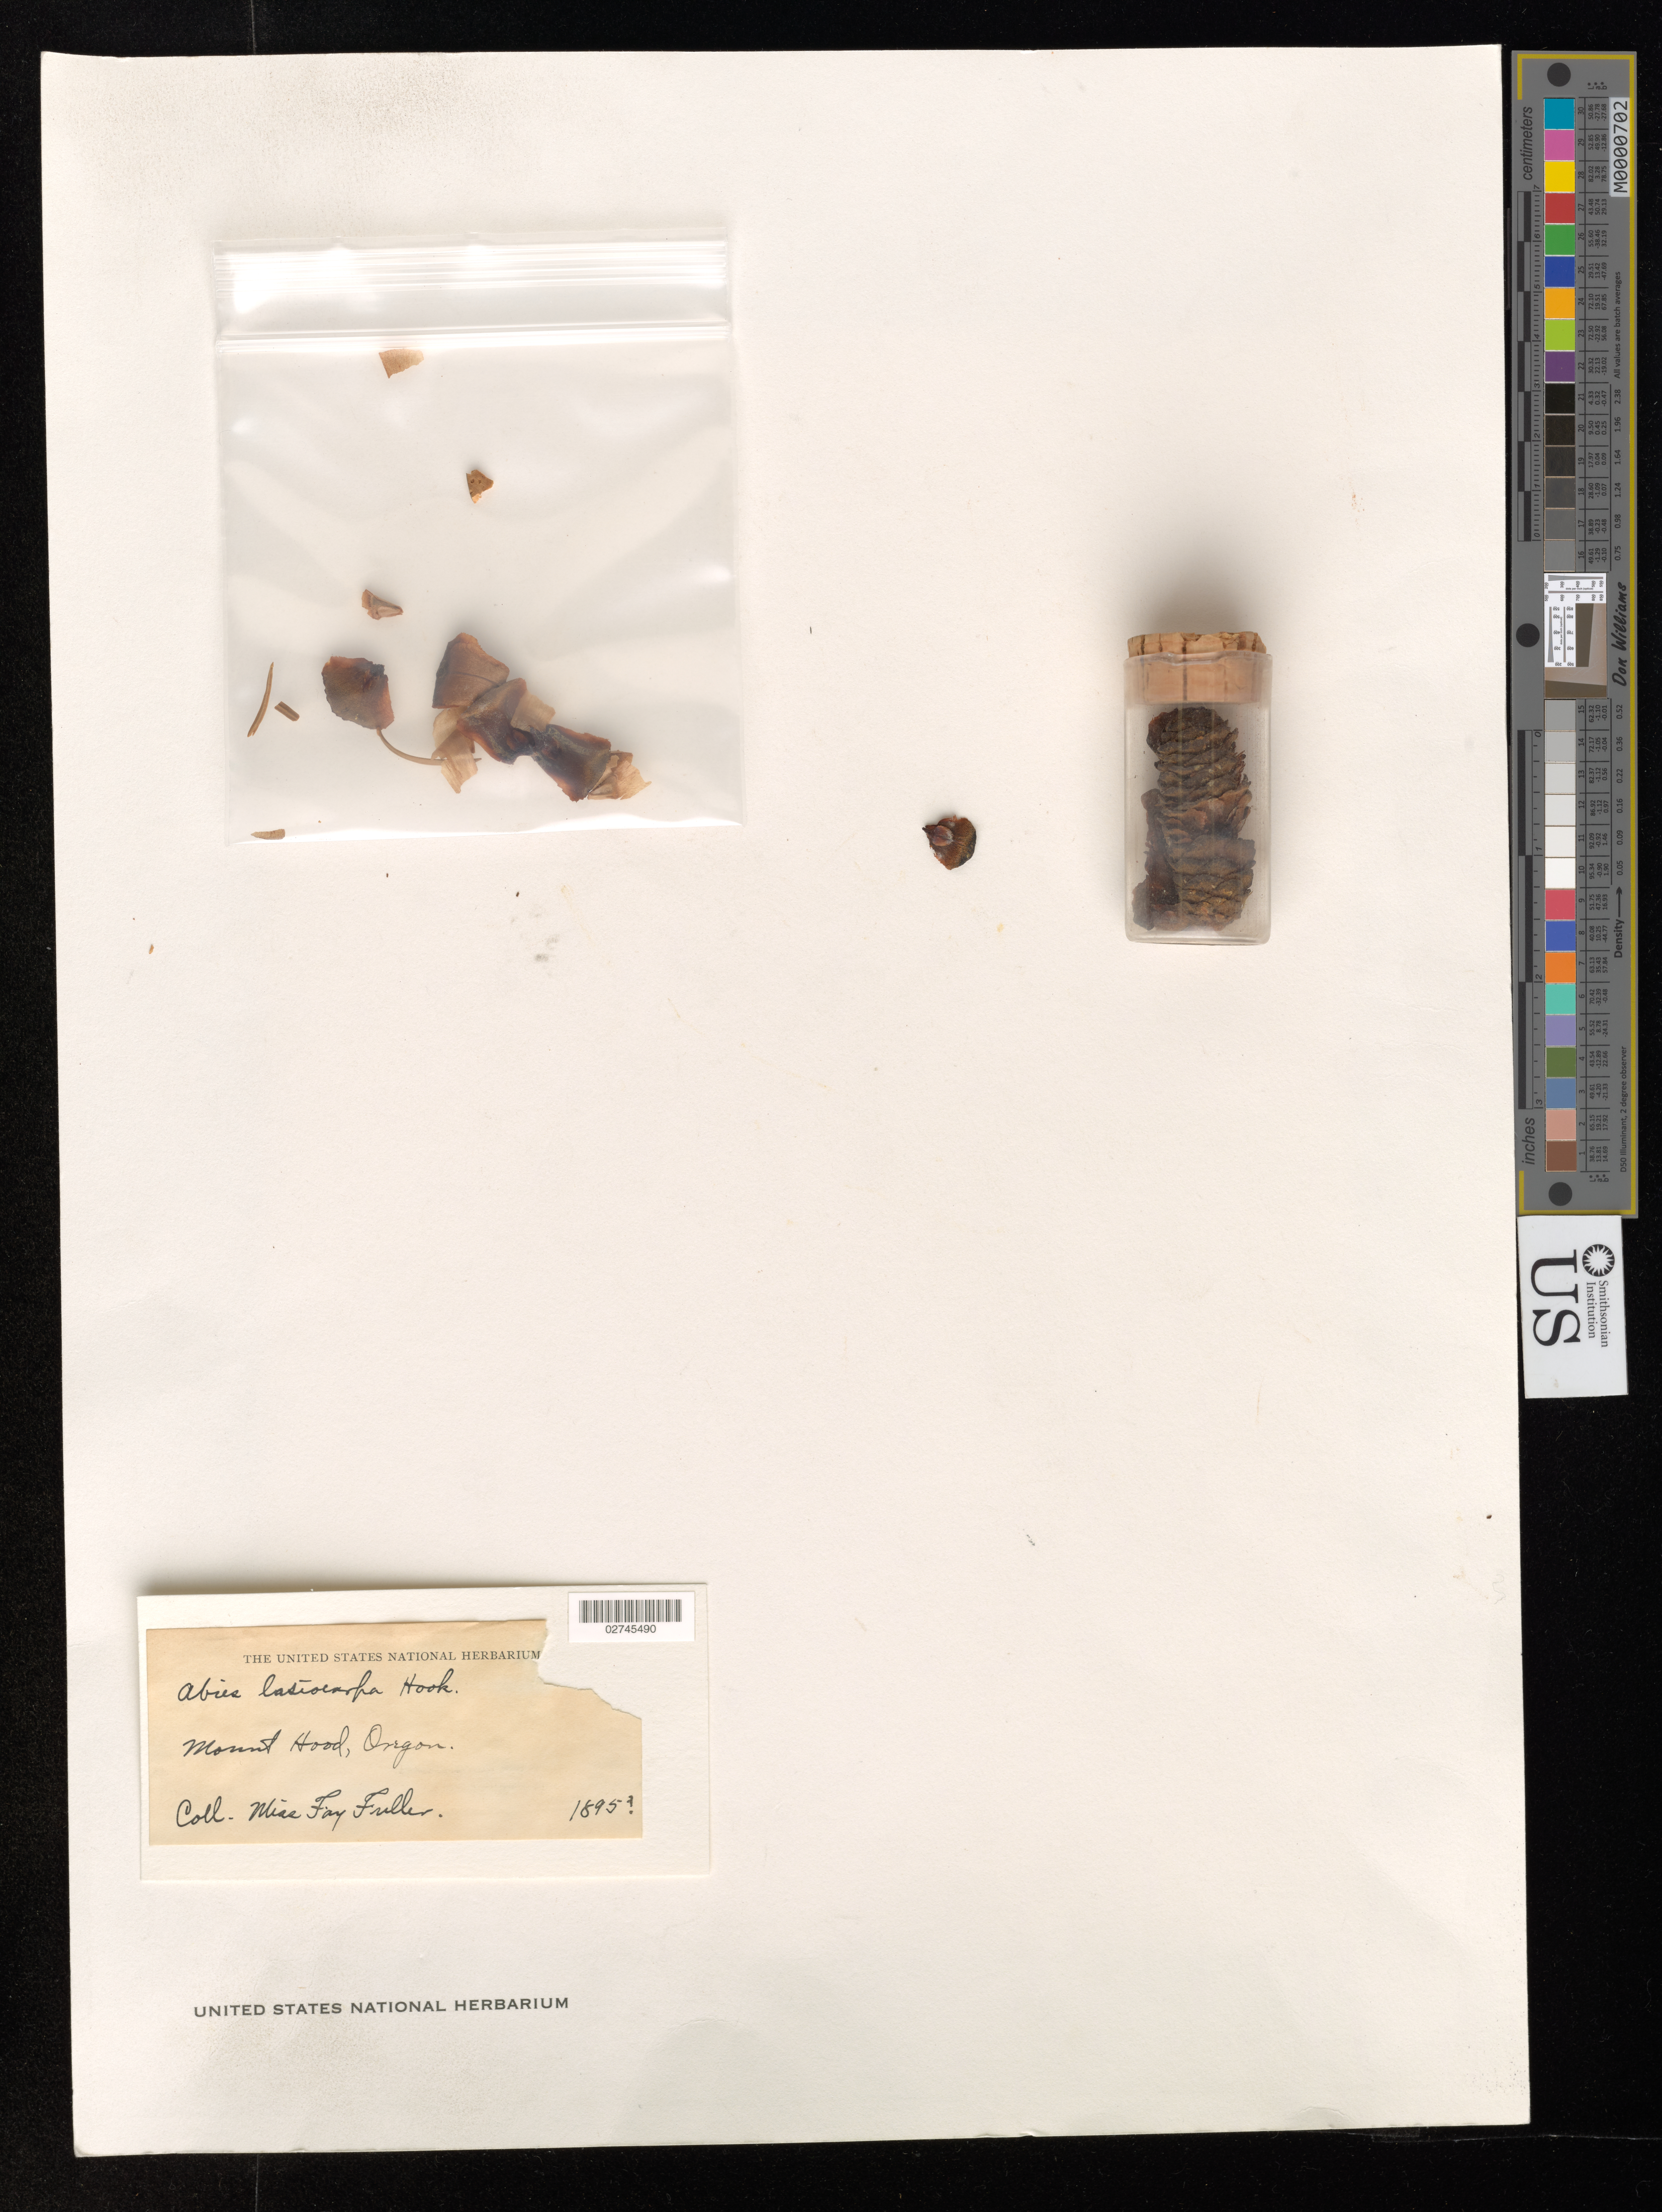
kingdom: Plantae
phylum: Tracheophyta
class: Pinopsida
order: Pinales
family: Pinaceae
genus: Abies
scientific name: Abies lasiocarpa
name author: (Hook.) Nutt.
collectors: F. Fuller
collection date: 1895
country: United States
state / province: Oregon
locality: Mount Hood